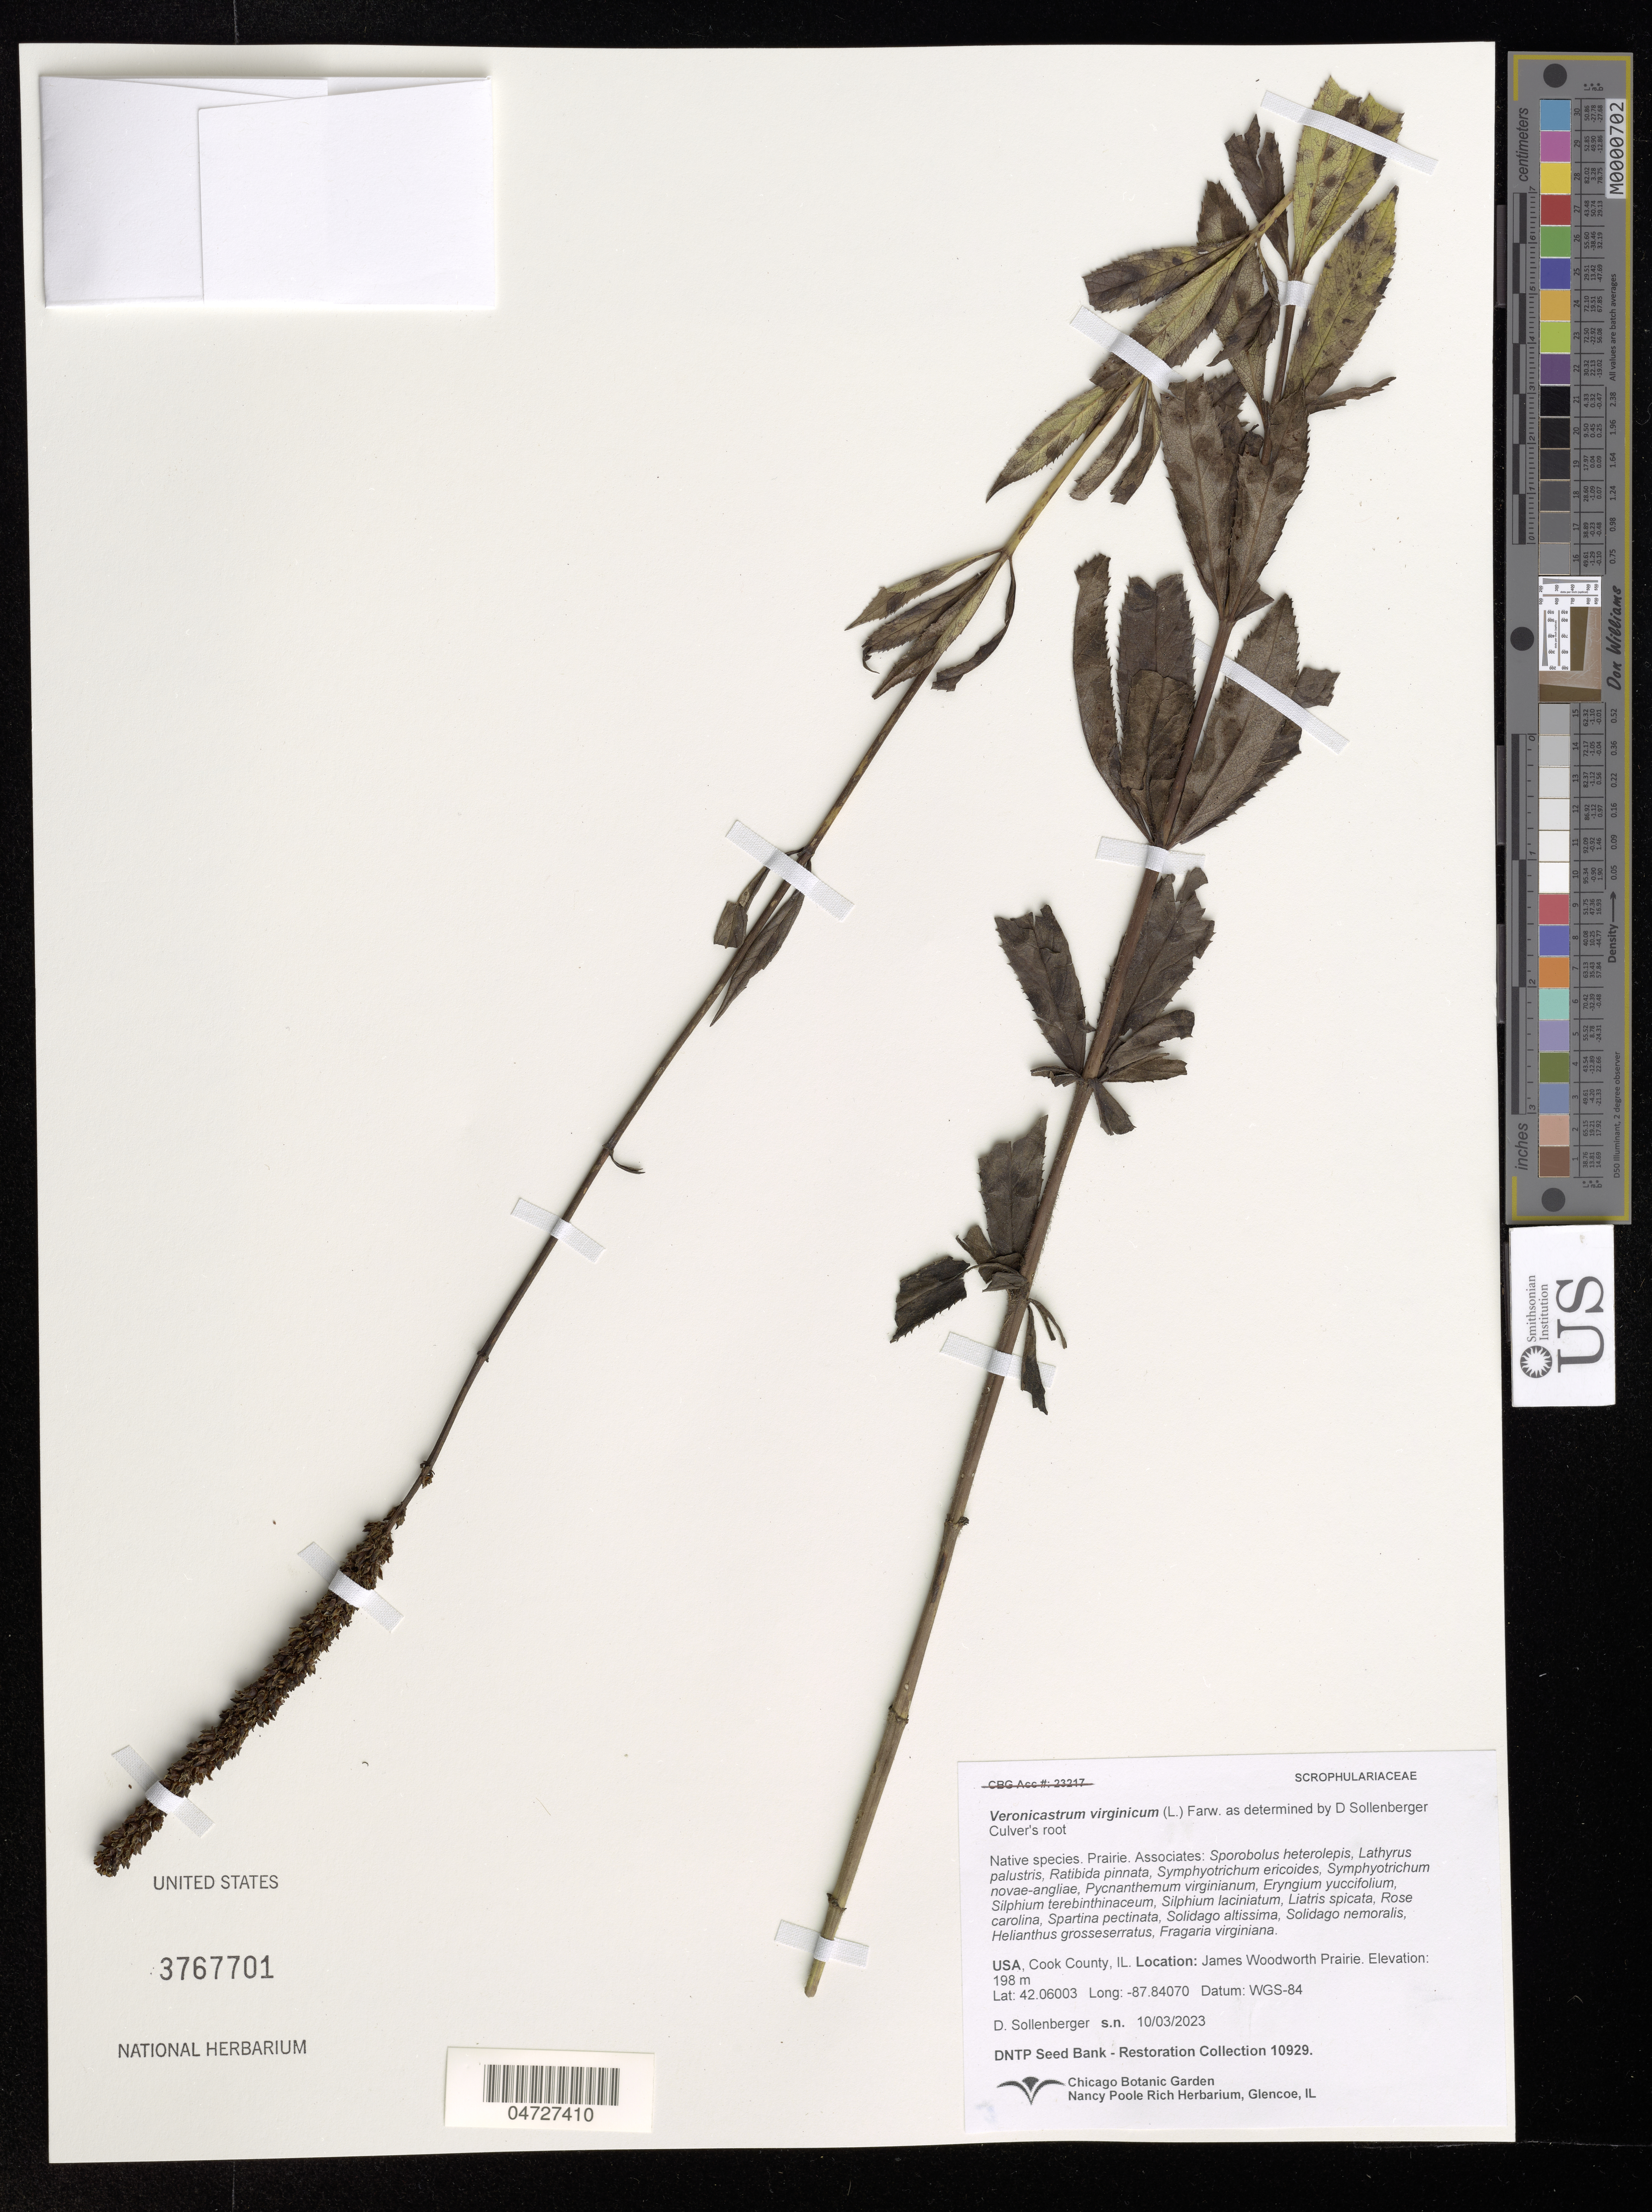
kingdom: Plantae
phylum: Tracheophyta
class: Magnoliopsida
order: Lamiales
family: Plantaginaceae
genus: Veronicastrum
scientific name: Veronicastrum virginicum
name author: (L.) Farw.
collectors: D. Sollenberger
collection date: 2023-03-10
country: United States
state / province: Illinois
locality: Cook County. James Woodworth Prairie.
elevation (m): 198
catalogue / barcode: US 3767701